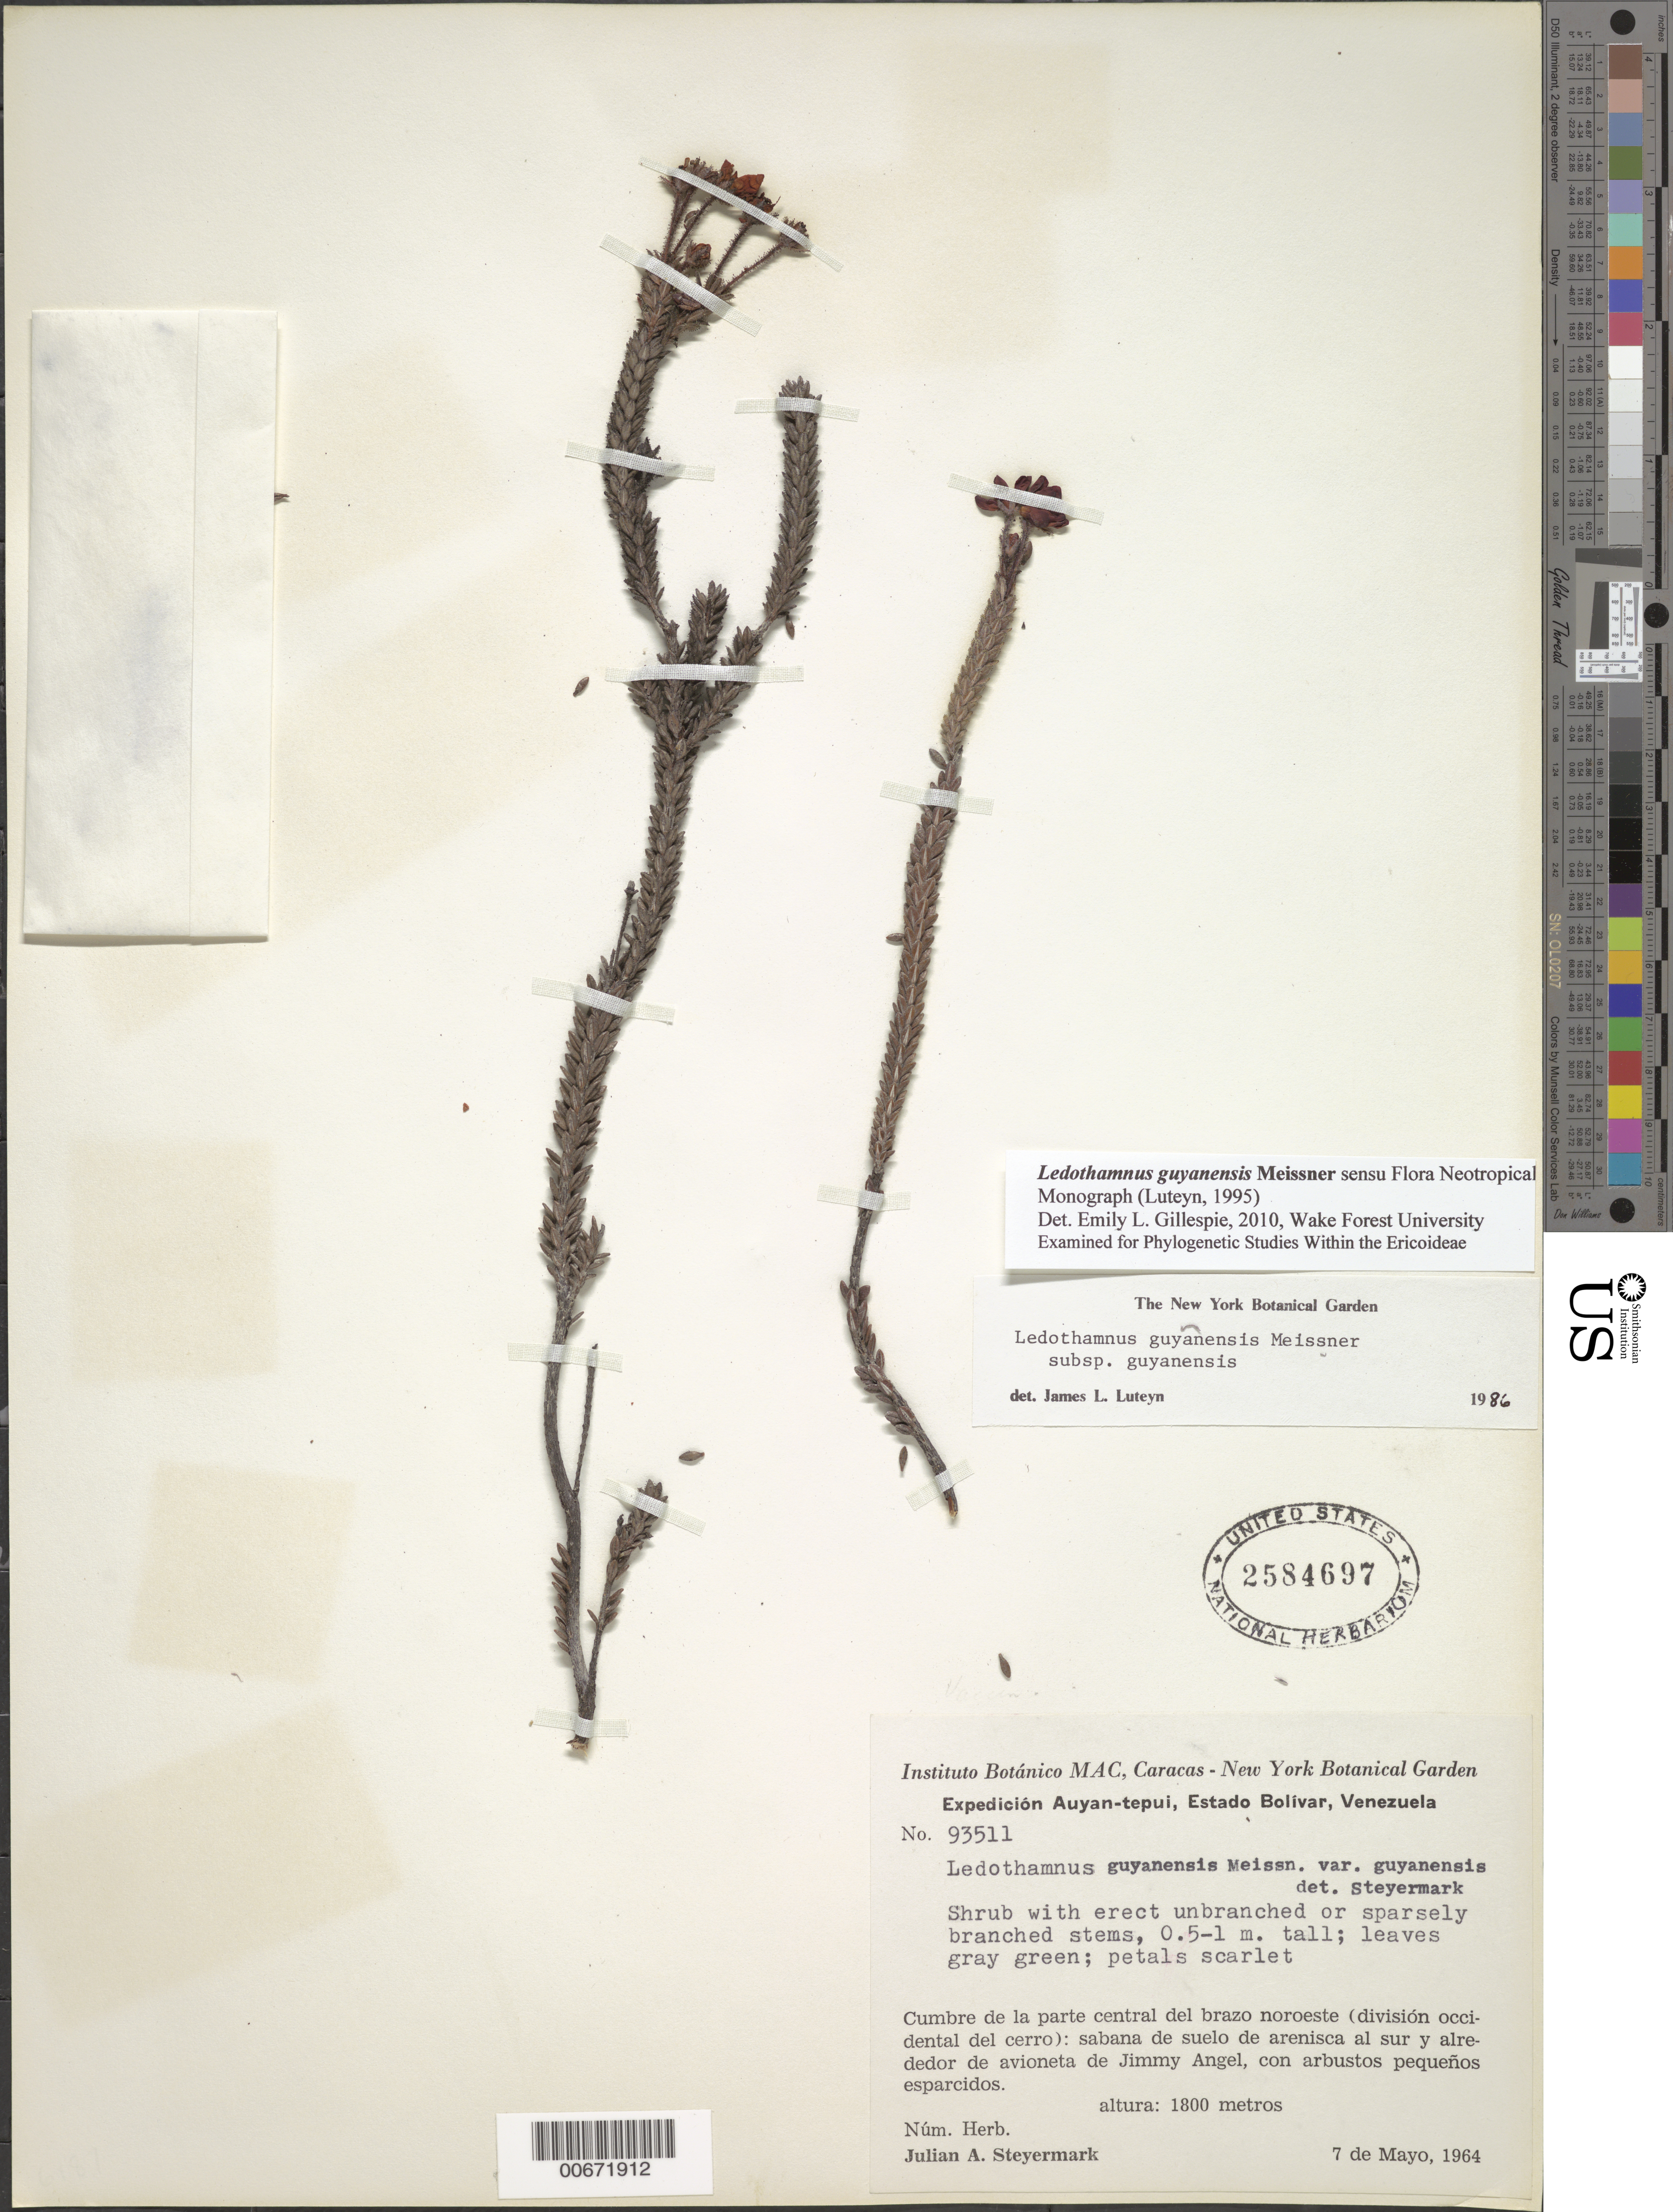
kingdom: Plantae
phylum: Tracheophyta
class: Magnoliopsida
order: Ericales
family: Ericaceae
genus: Ledothamnus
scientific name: Ledothamnus guyanensis subsp. guyanensis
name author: Meisn.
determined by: Luteyn, J. L.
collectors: J. Steyermark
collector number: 93511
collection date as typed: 7-May-64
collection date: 1964-05-07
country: Venezuela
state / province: Bolívar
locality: Auyan-tepuí, cumbre de la parte central del brazo noroeste (div. occidental del cerro), al sur de avioneta de Jimmy Angel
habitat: Sabana de suelo de arenisca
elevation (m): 1800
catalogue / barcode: US 2584697